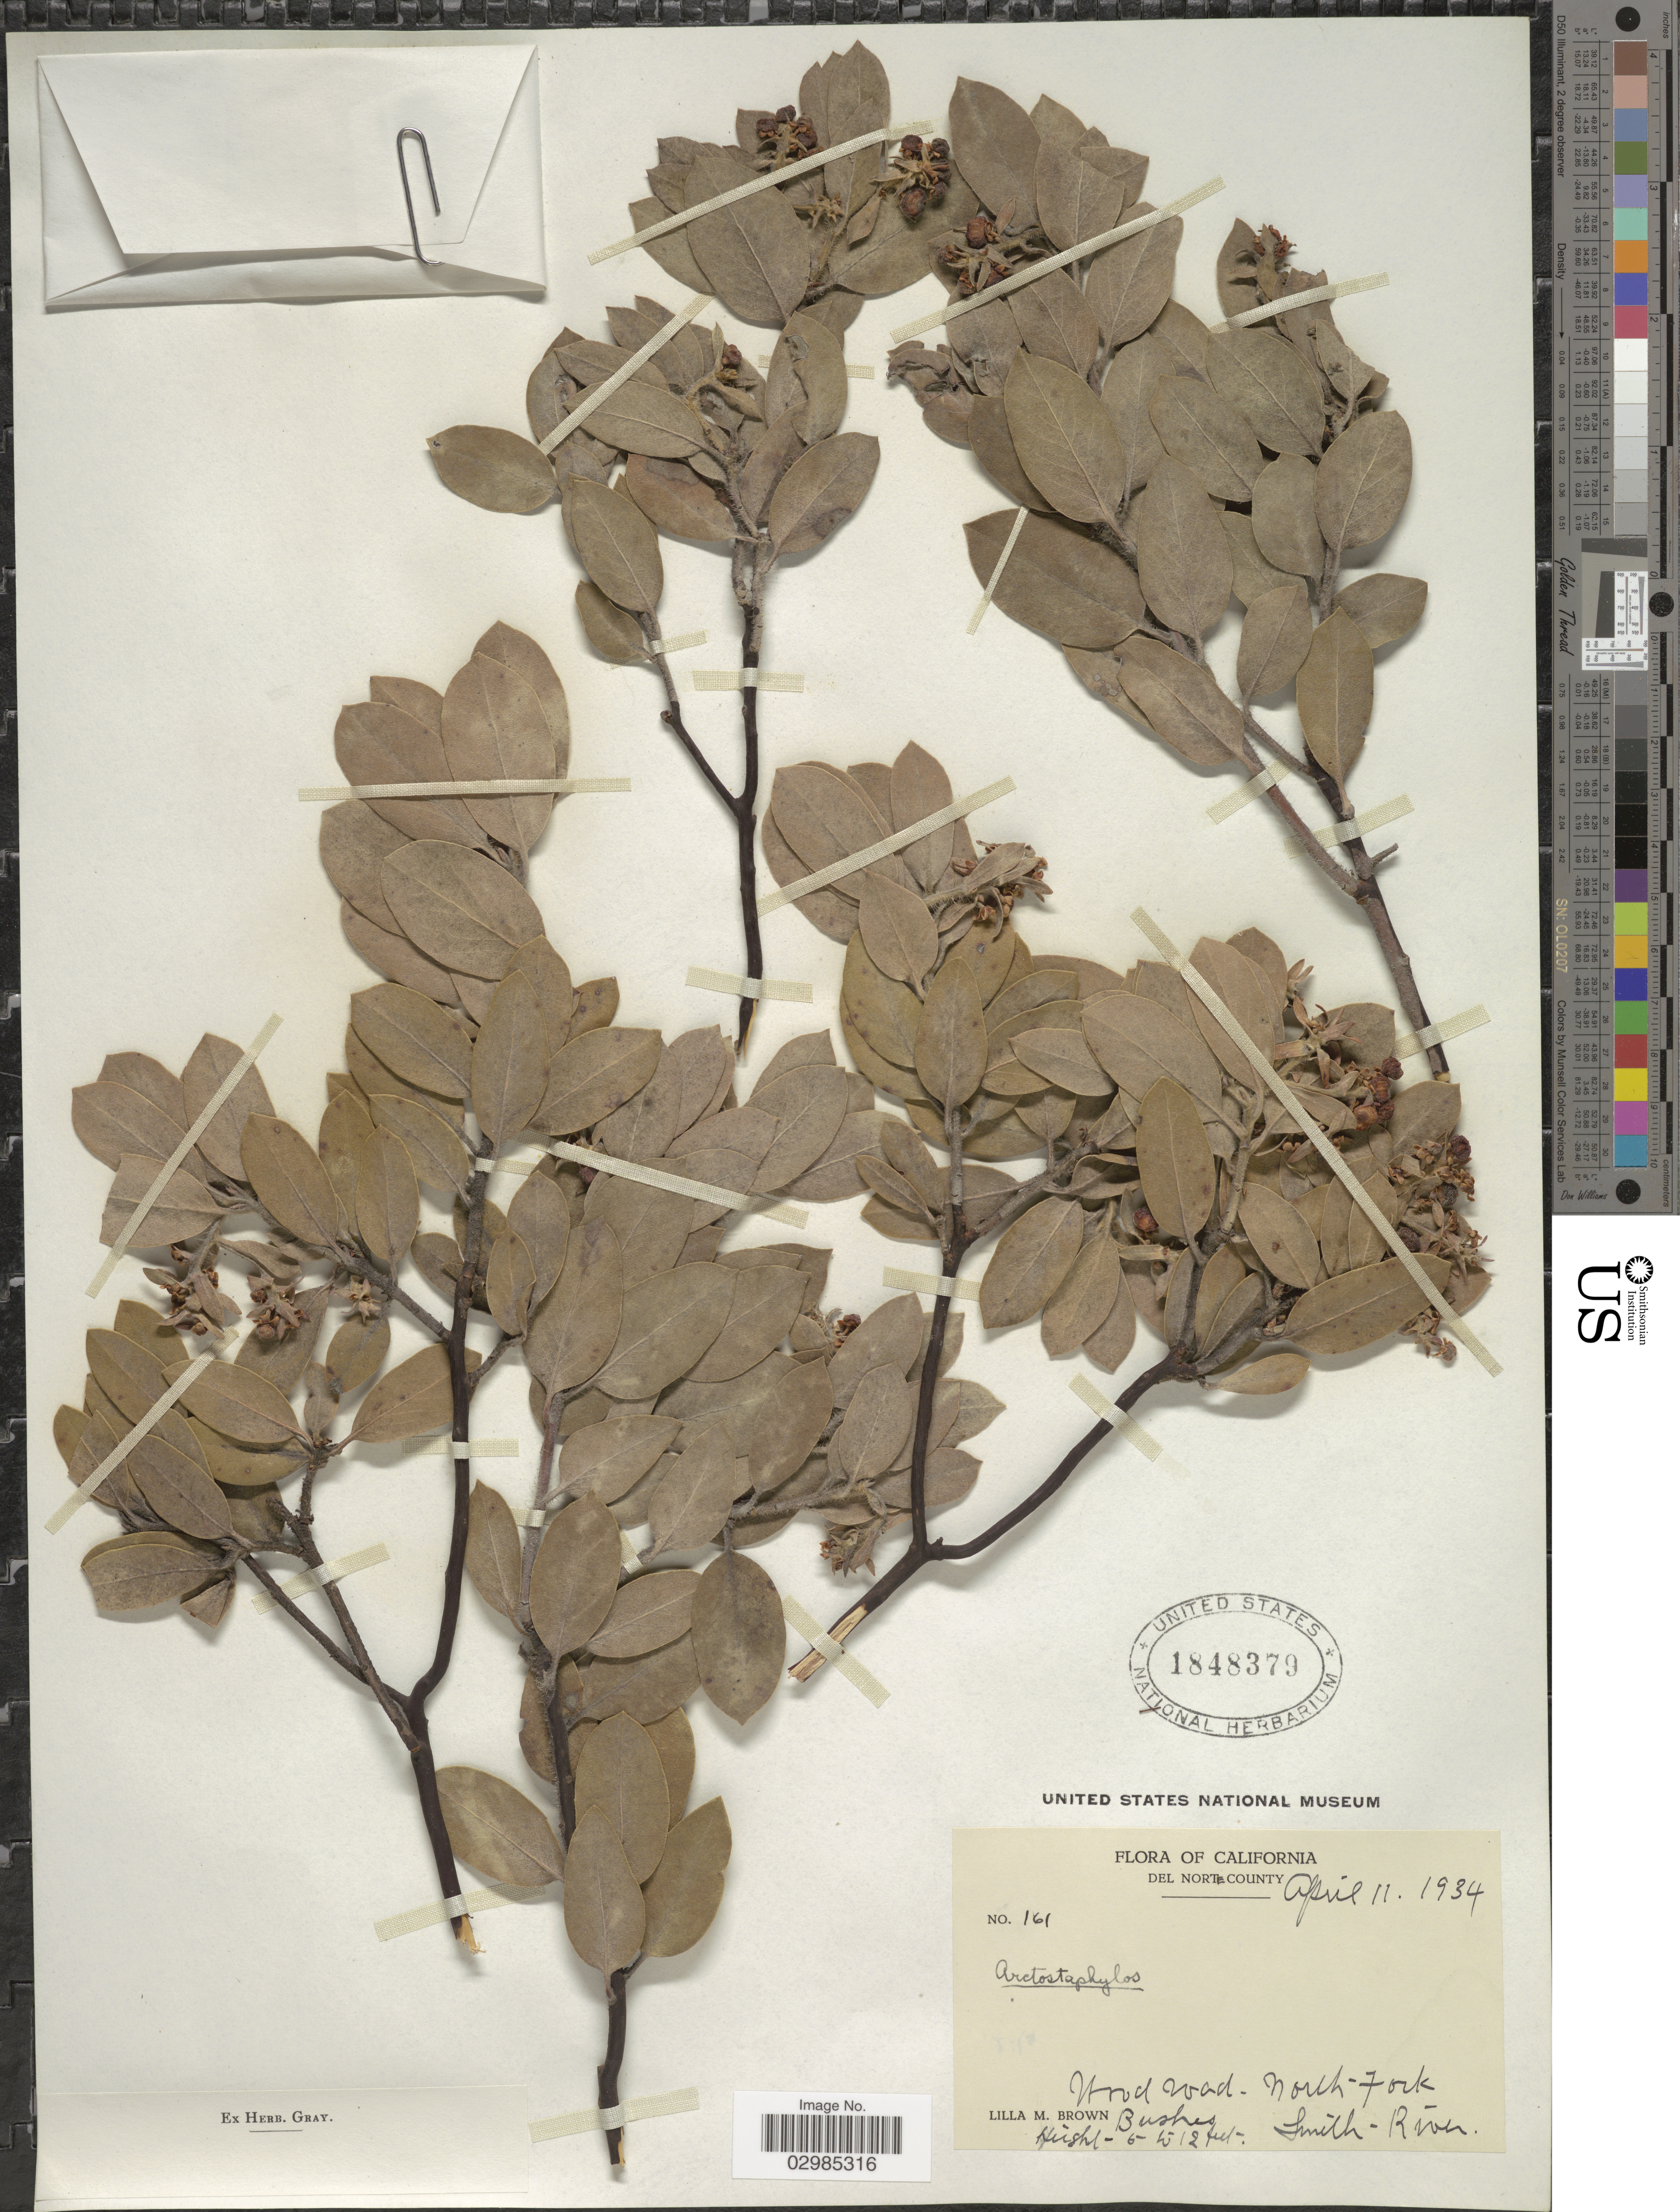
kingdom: Plantae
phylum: Tracheophyta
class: Magnoliopsida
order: Ericales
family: Ericaceae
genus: Arctostaphylos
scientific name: Arctostaphylos cratericola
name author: (Donn. Sm.) Donn. Sm.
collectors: L. M. Brown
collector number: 161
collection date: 1934-04-11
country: United States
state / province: California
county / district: Del Norte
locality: Del Norte County. Wood road - North- Fork Smith - River.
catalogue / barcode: US 1848379